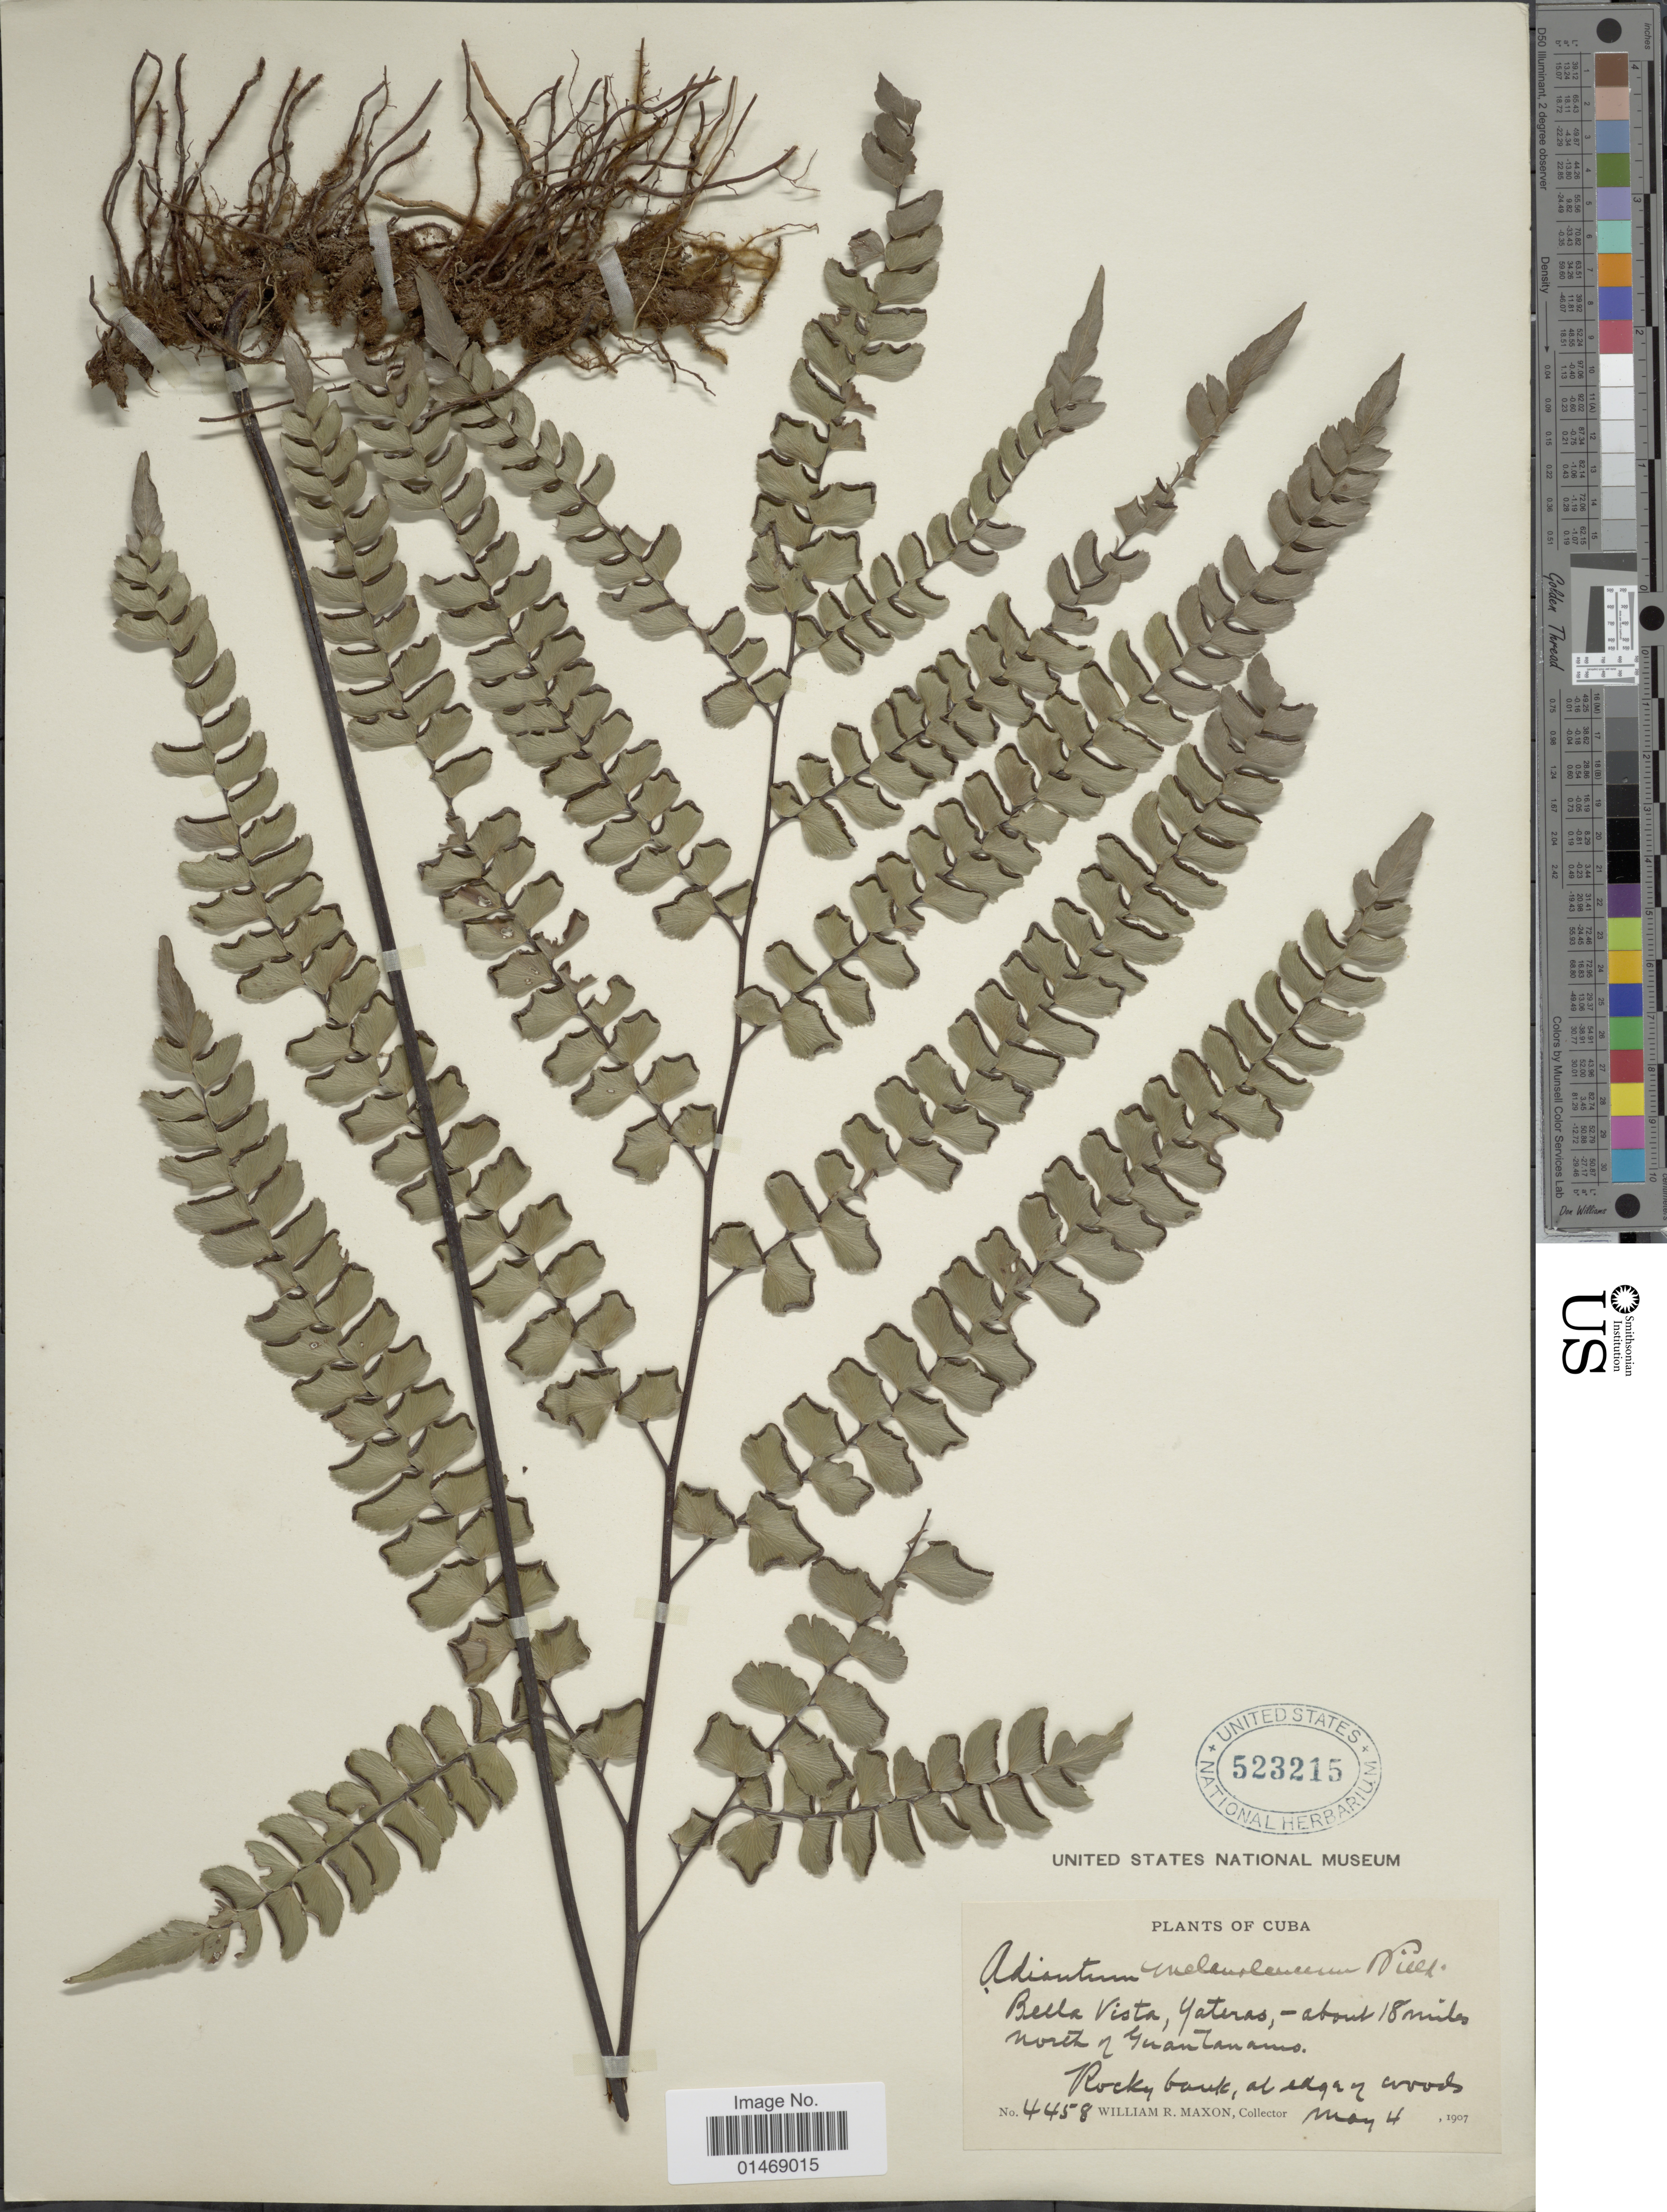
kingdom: Plantae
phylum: Tracheophyta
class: Polypodiopsida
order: Polypodiales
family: Pteridaceae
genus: Adiantum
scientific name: Adiantum melanoleucum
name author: Willd.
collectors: W. R. Maxon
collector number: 4458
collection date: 1907-05-04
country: Cuba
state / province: Guantanamo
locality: Bella Vista, Yateras, - about 18 miles north of Guantanamo.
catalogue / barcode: US 523215